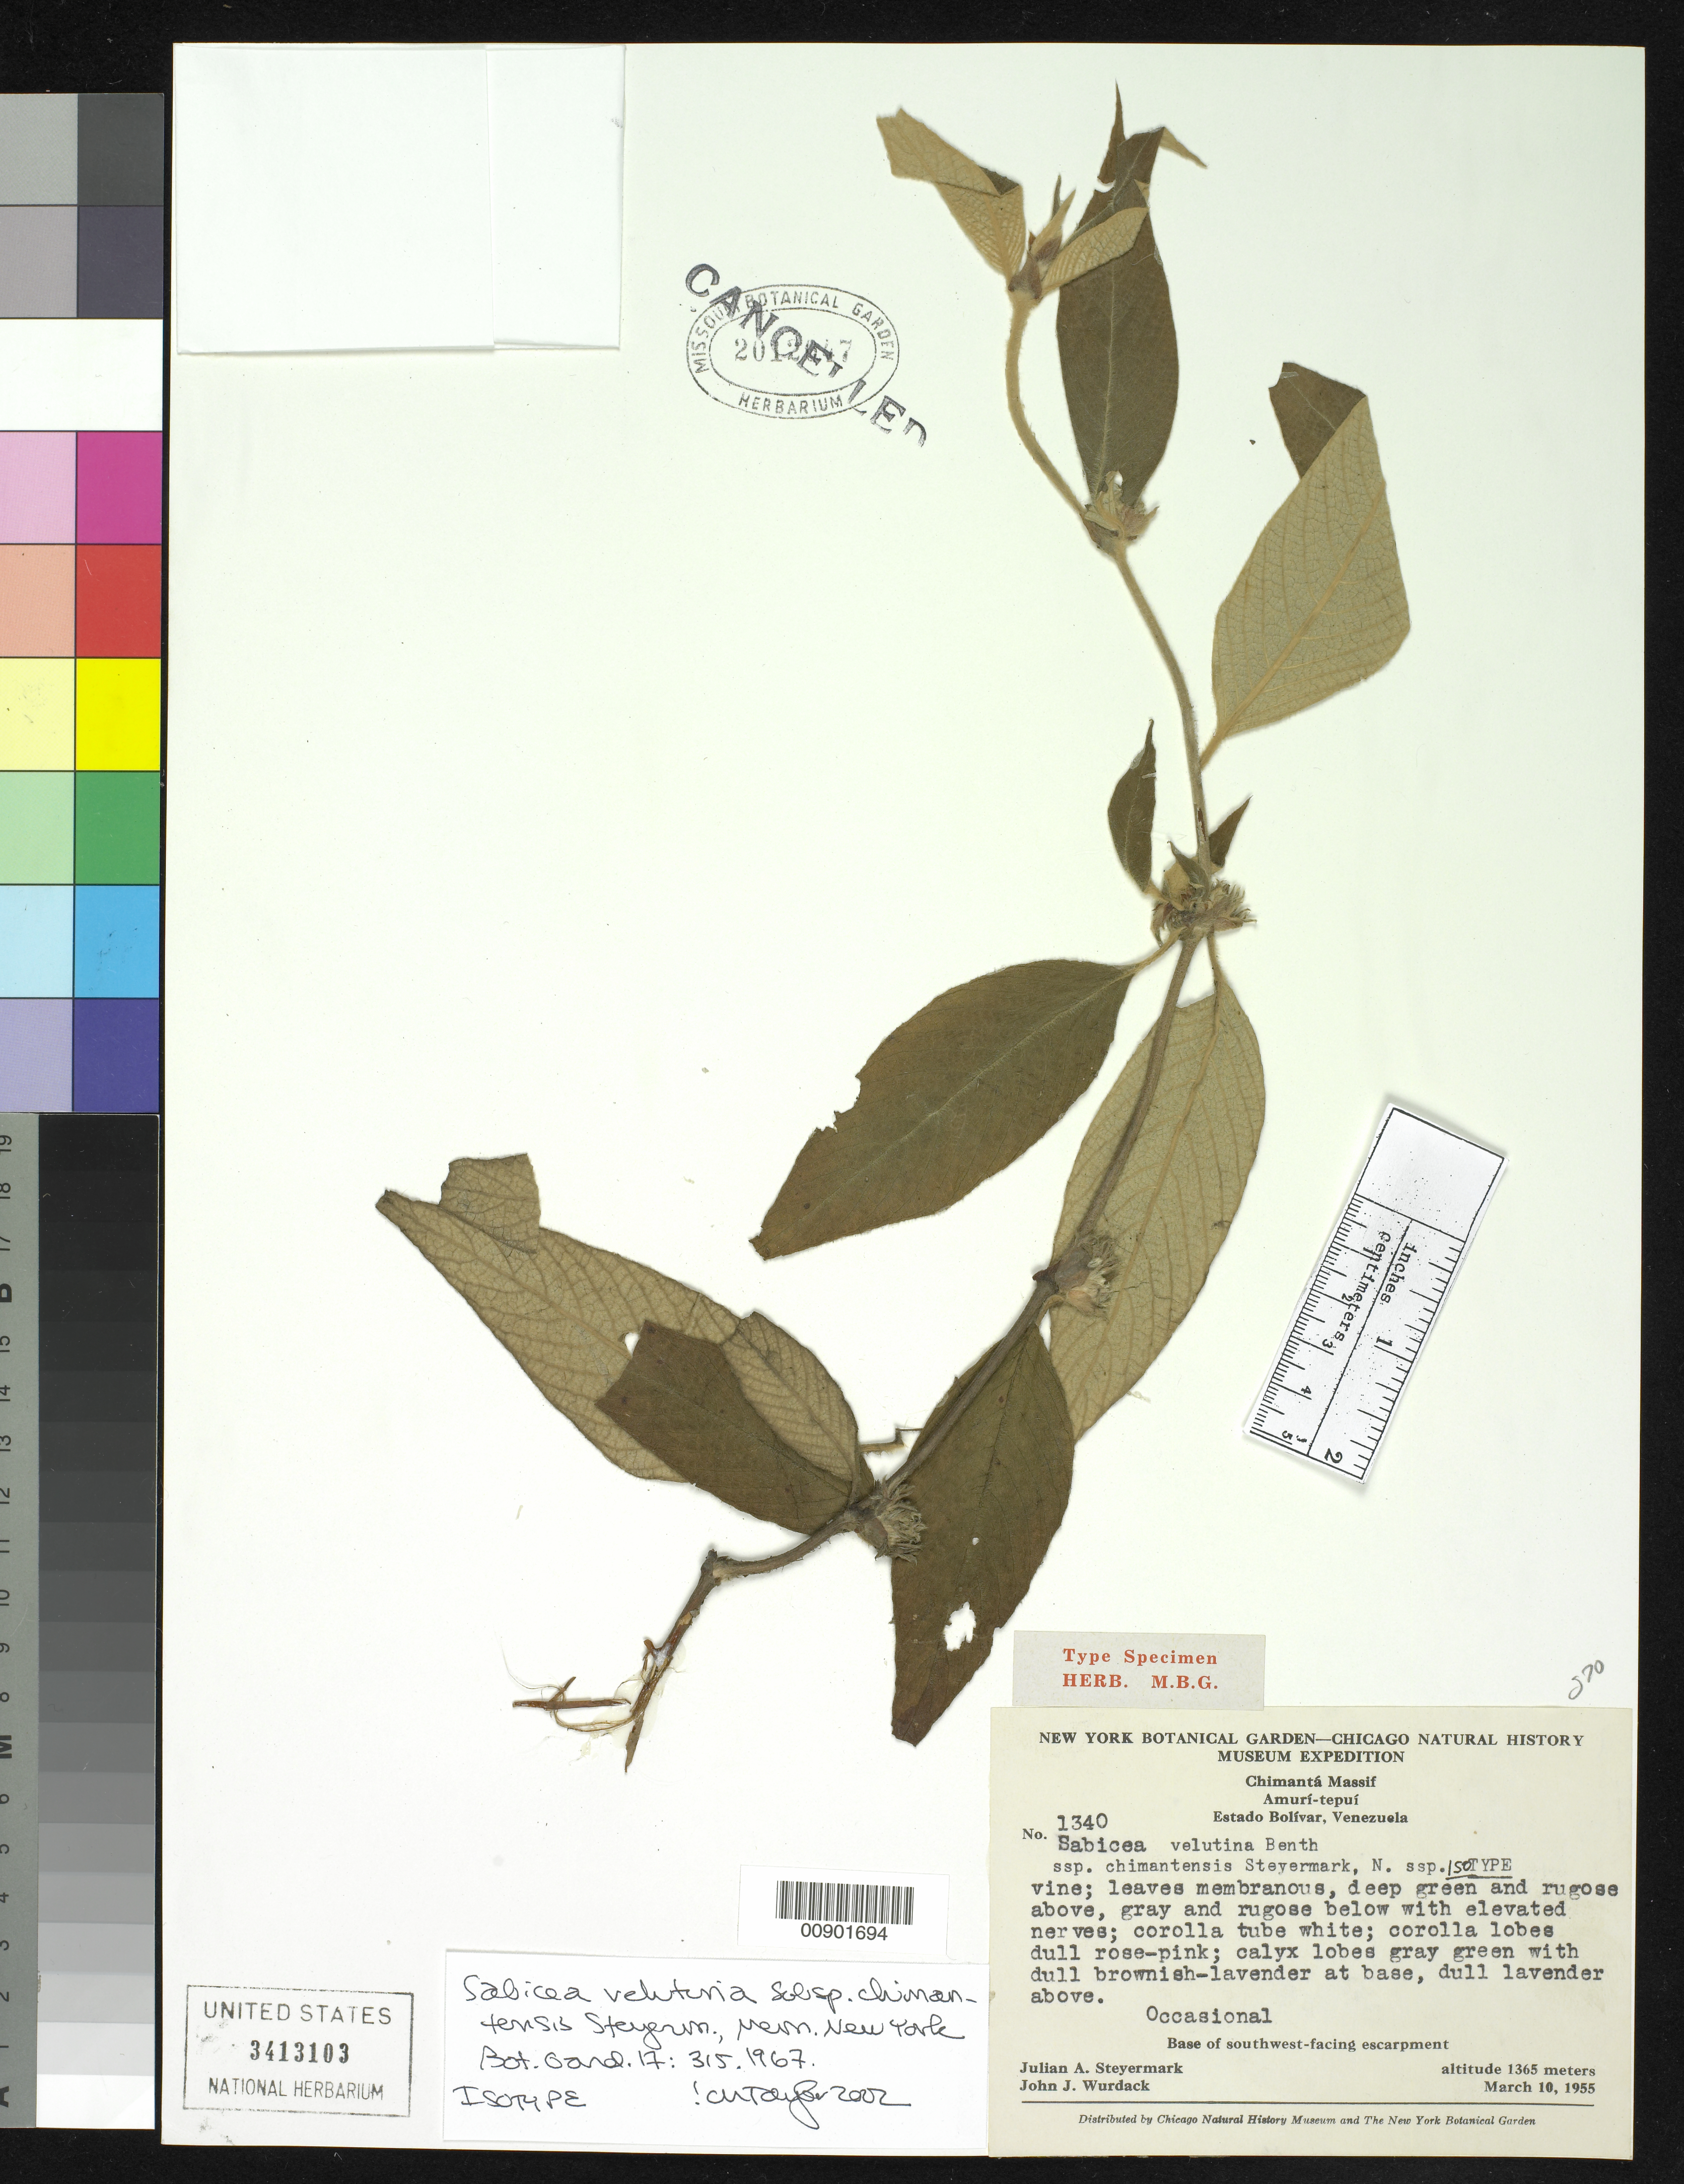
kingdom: Plantae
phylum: Tracheophyta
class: Magnoliopsida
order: Gentianales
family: Rubiaceae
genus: Sabicea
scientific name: Sabicea velutina subsp. chimantensis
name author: Steyerm.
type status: Isotype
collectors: J. Steyermark & J. J. Wurdack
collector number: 1340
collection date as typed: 10 Mar 1955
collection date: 1955-03-10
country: Venezuela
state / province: Bolívar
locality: Chimantá Massif, Amurí-tepuí. Base of southwest-facing escarpment.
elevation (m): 1365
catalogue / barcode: US 3413103